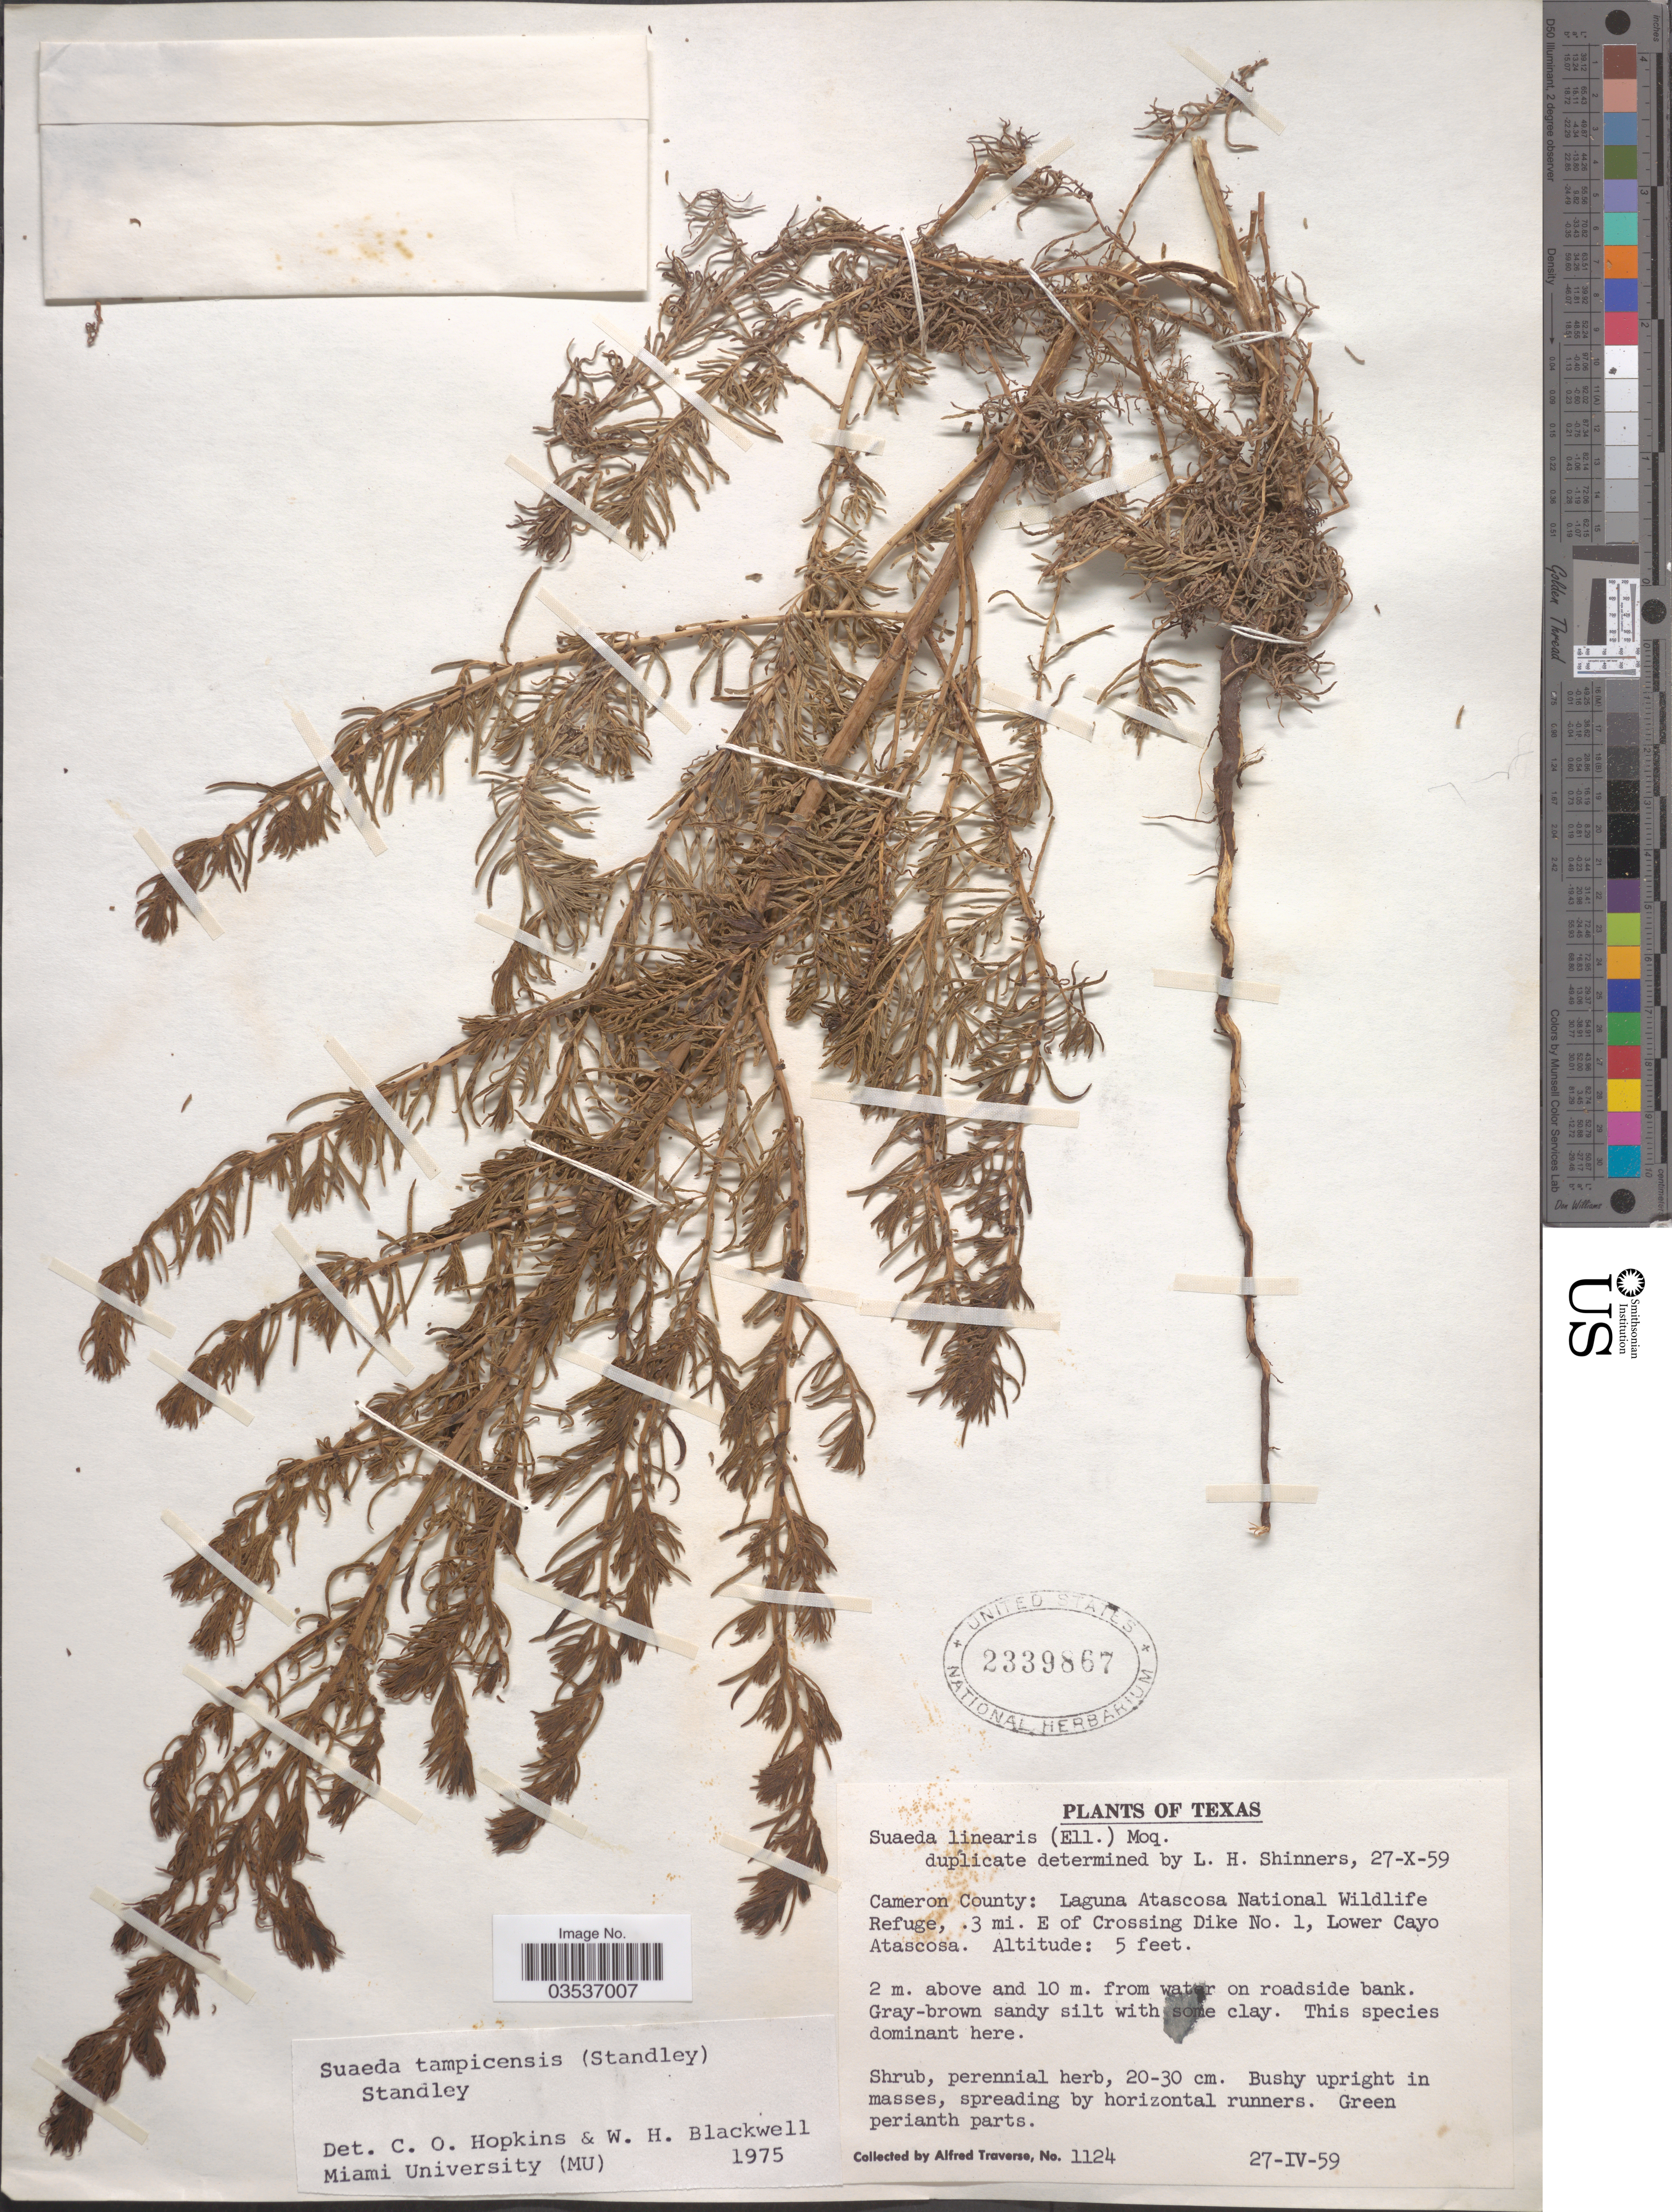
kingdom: Plantae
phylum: Tracheophyta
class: Magnoliopsida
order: Caryophyllales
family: Amaranthaceae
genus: Suaeda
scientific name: Suaeda tampicensis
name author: (Standl.) Standl.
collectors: A. Traverse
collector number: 1124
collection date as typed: Transcribed d/m/y: 27/5/59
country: United States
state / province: Texas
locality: Cameron County: Laguna Atascosa National Wildlife Refuge, 3 mi. E of Crossing Dike No. 1, Lower Cayo Atascosa.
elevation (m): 2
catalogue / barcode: US 2339867